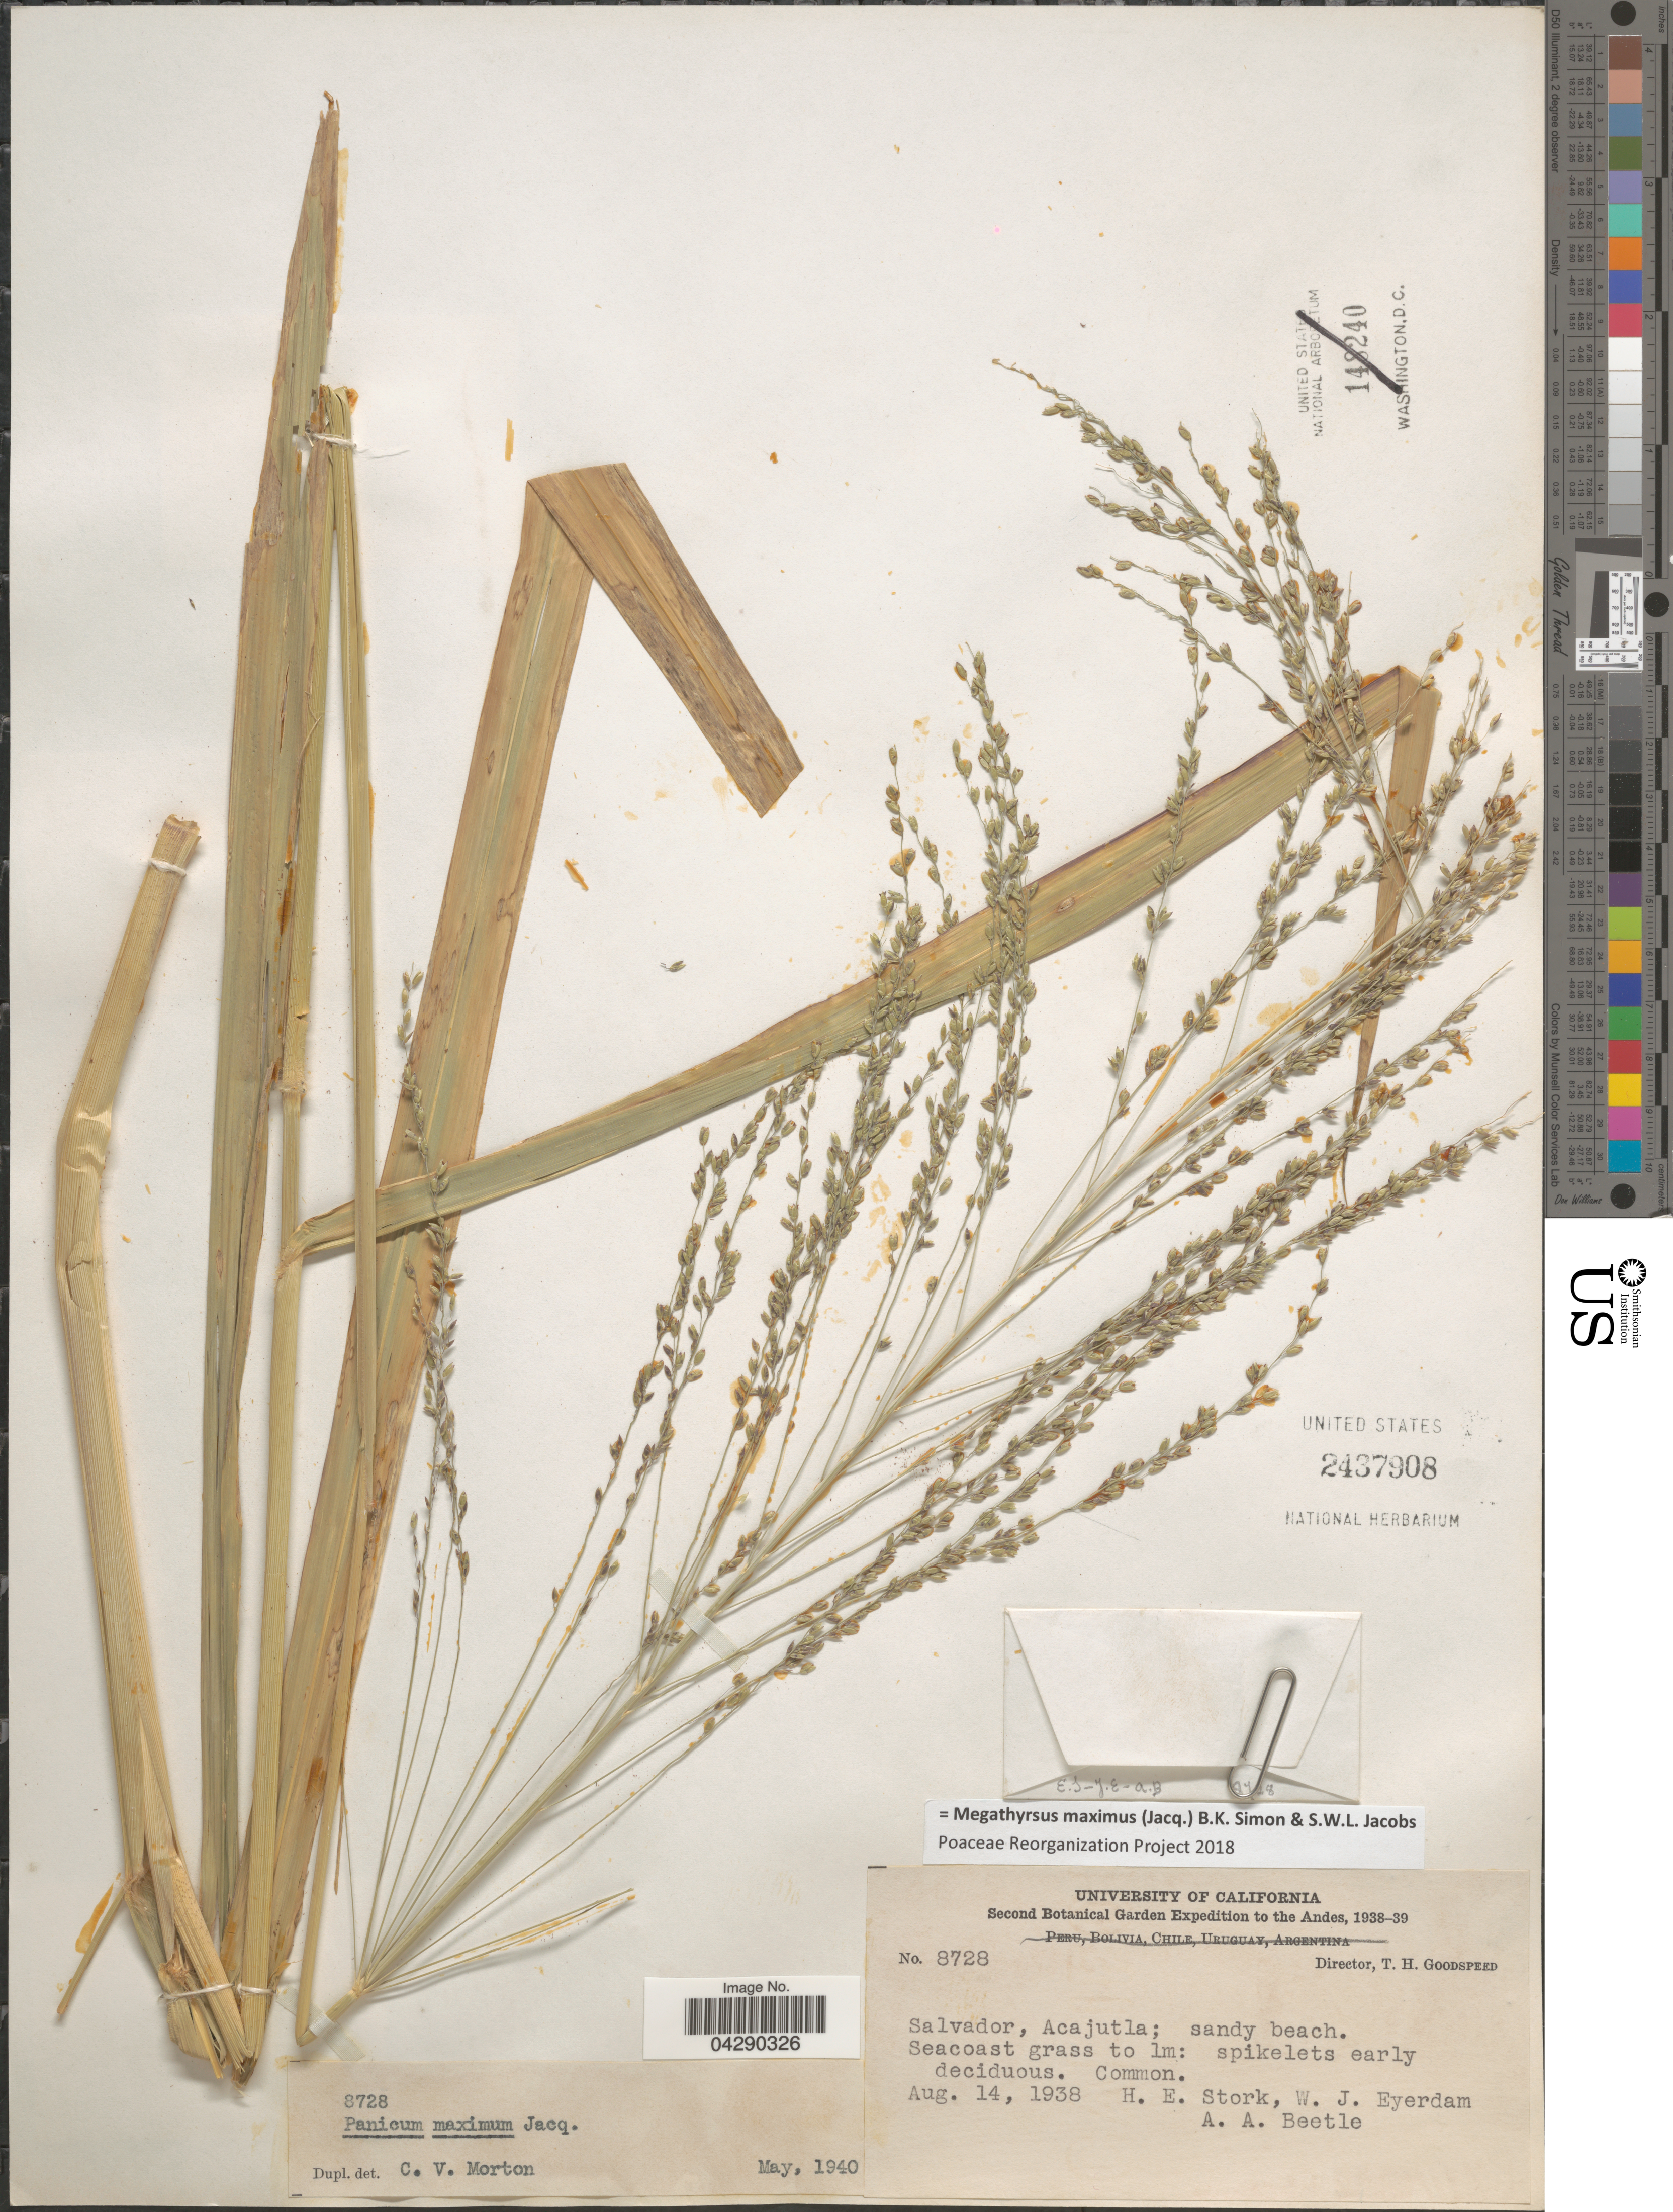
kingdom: Plantae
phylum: Tracheophyta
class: Liliopsida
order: Poales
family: Poaceae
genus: Megathyrsus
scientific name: Megathyrsus maximus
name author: (Jacq.) B.K. Simon & S.W.L. Jacobs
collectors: H. E. Stork, W. J. Eyerdam & A. A. Beetle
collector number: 8728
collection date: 1938-08-14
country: El Salvador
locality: Second Botanical Garden Expedition to the Andes, 1938-39. Acajutla.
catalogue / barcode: US 2437908